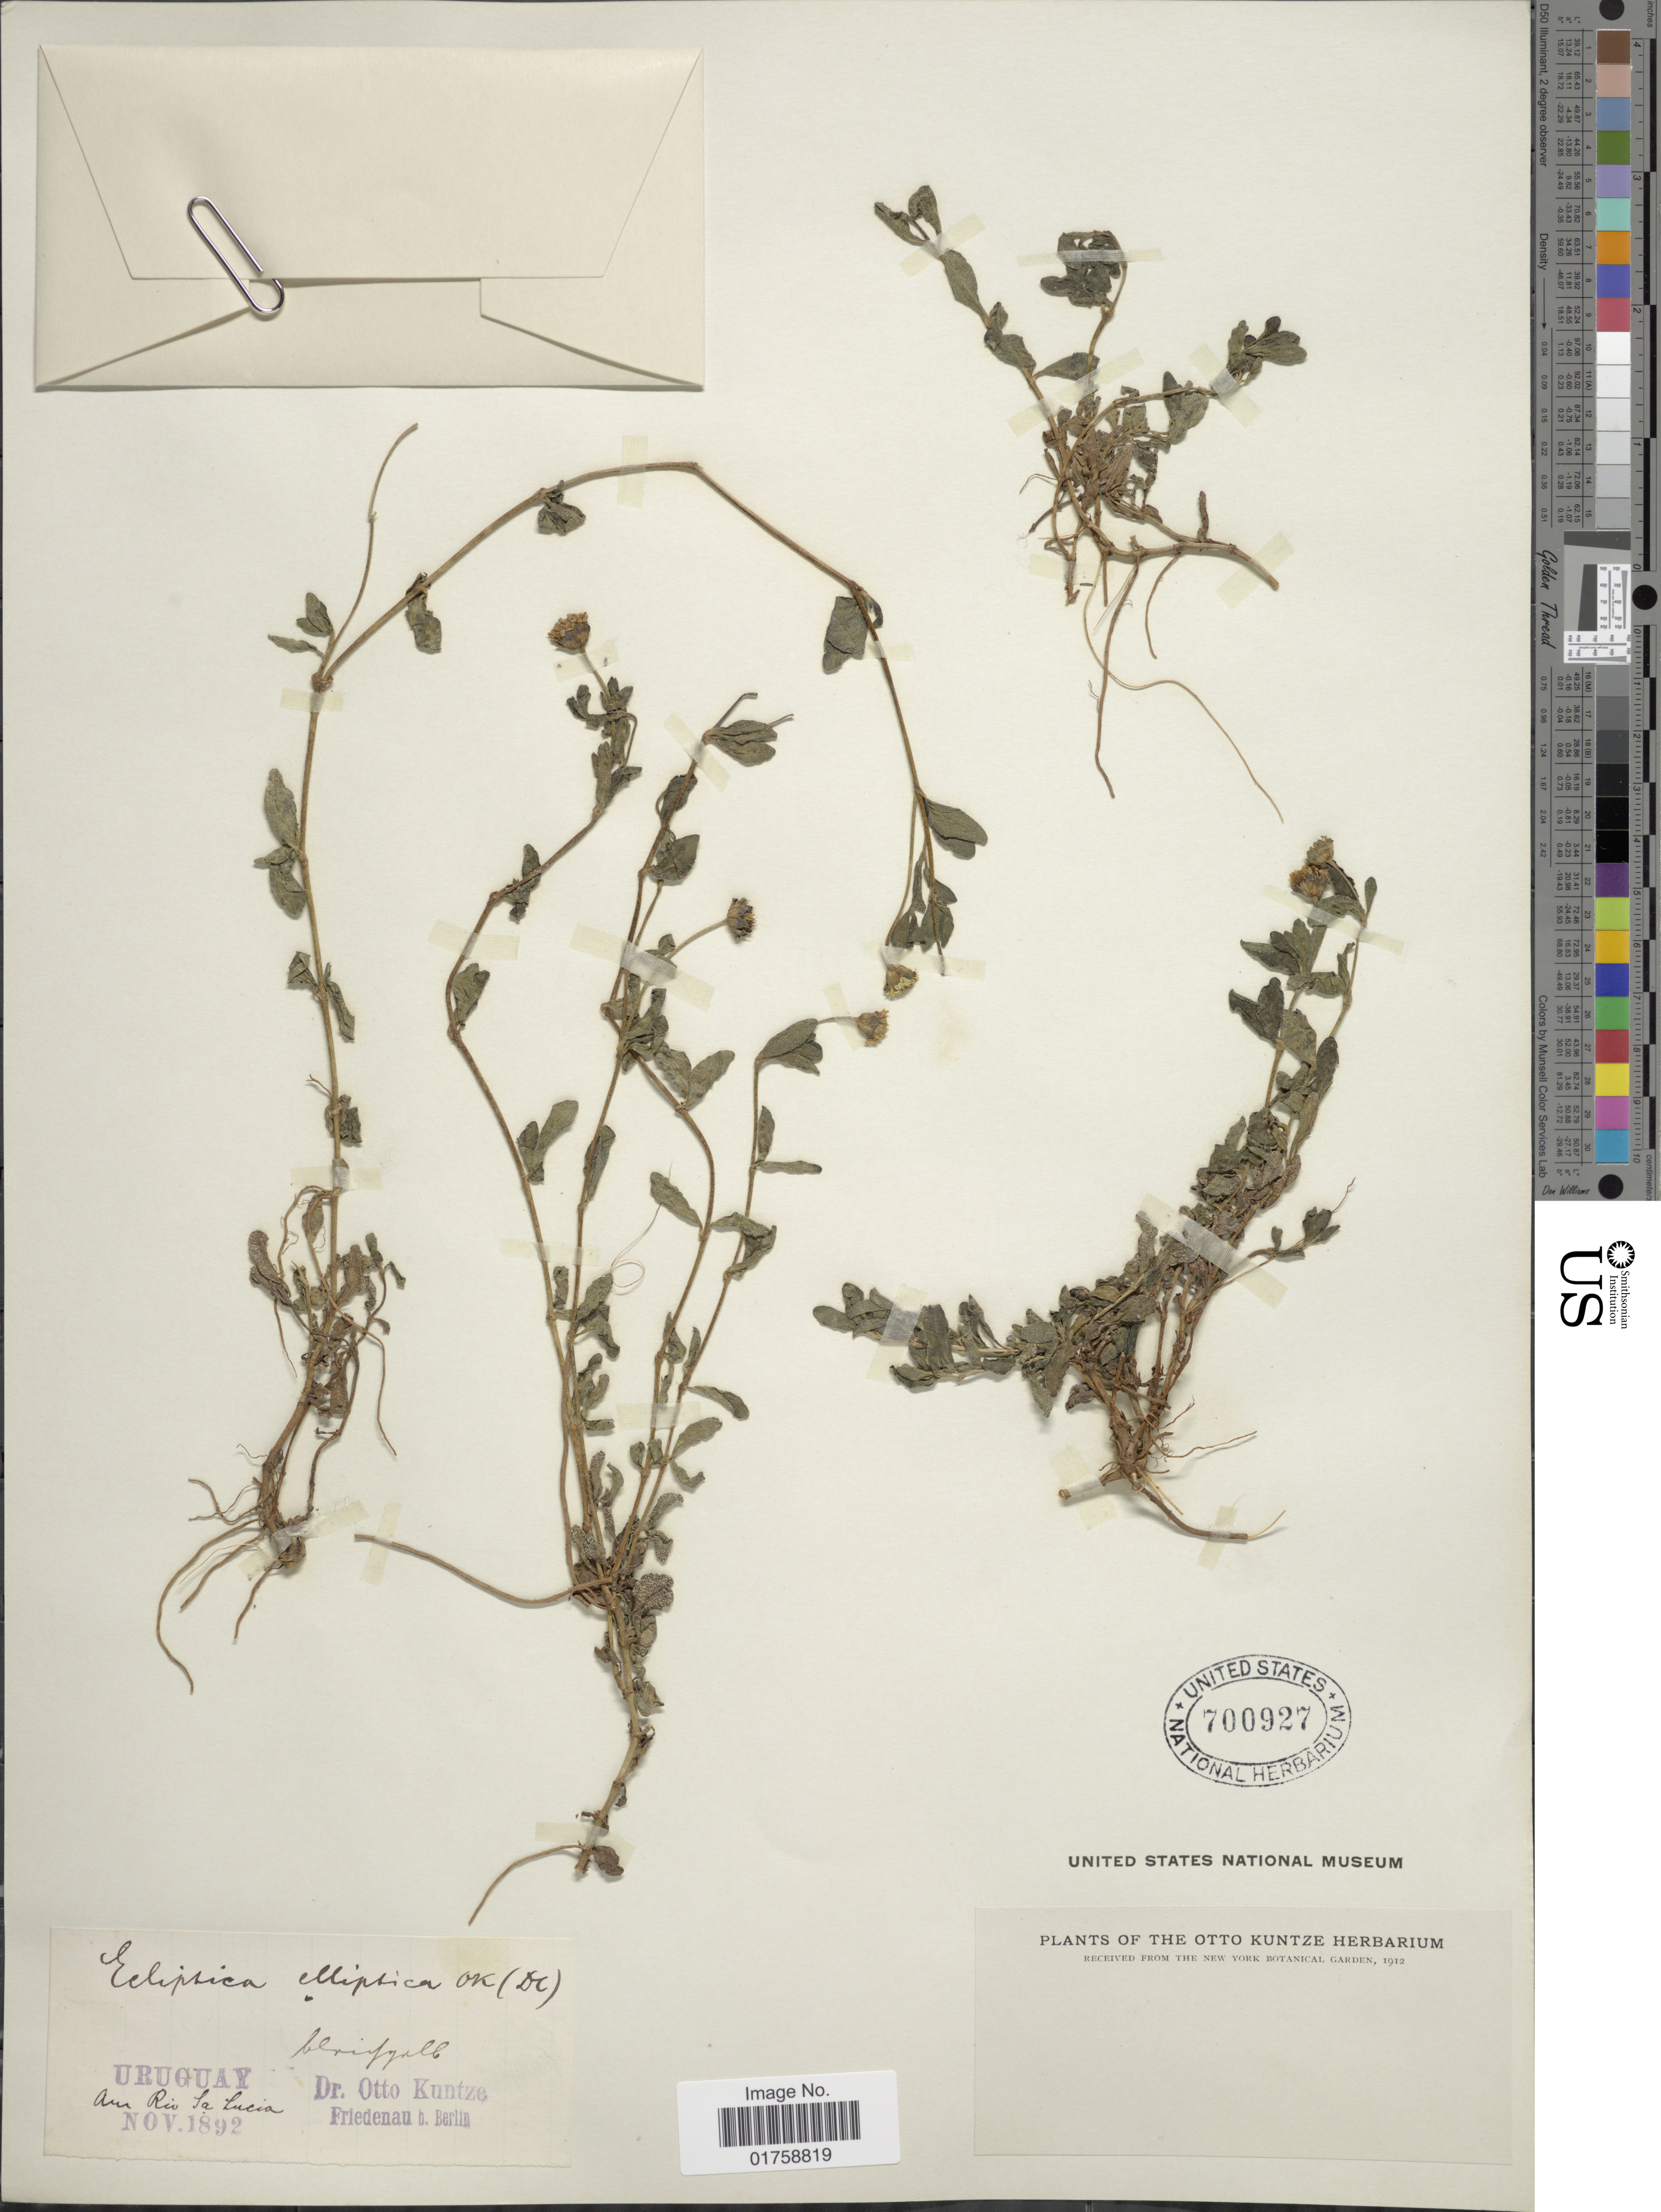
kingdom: Plantae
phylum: Tracheophyta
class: Magnoliopsida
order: Asterales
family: Asteraceae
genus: Eclipta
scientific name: Eclipta bellidioides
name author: (Spreng.) Sch. Bip. & S.F. Blake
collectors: C.E.O. Kuntze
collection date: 1892-11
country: Uruguay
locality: Uruguay. Am Rio Santa Lucia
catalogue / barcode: US 700927